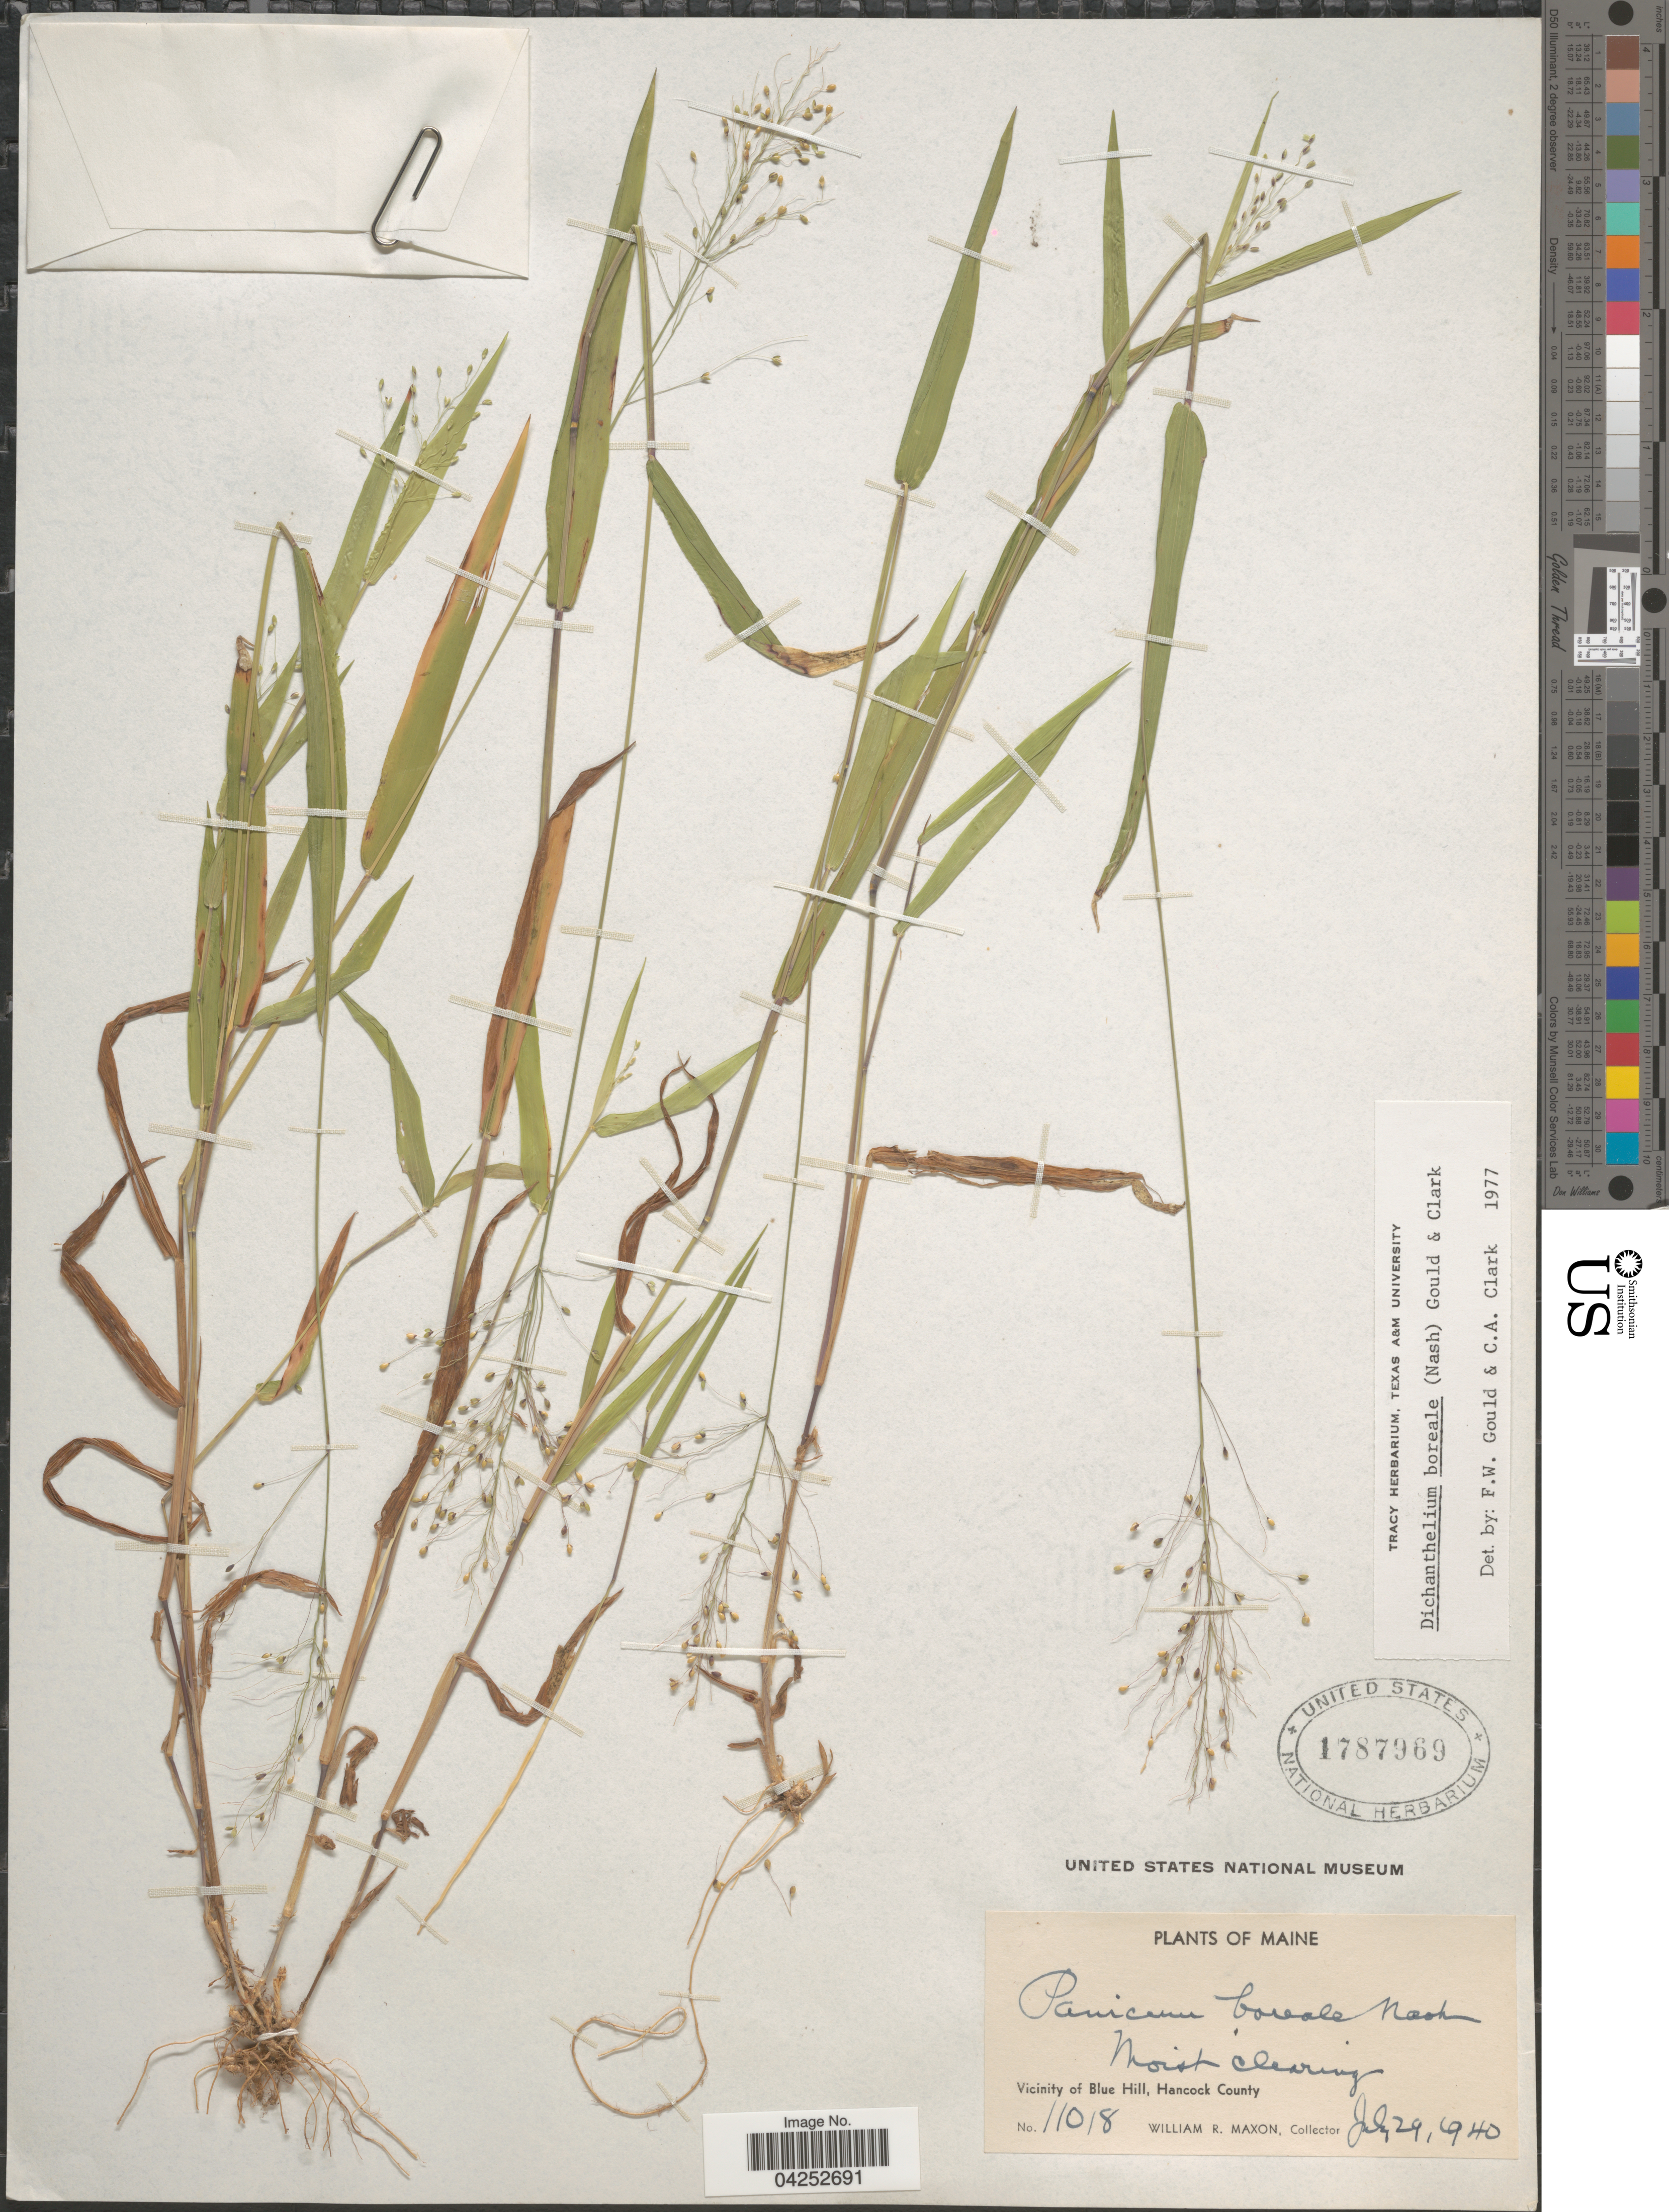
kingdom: Plantae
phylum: Tracheophyta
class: Liliopsida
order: Poales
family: Poaceae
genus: Dichanthelium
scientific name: Dichanthelium boreale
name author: (Nash) Freckmann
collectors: W. R. Maxon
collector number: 11018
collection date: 1940-07-29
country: United States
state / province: Maine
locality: Vicinity of Blue Hill, Hancock County.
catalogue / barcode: US 1787969